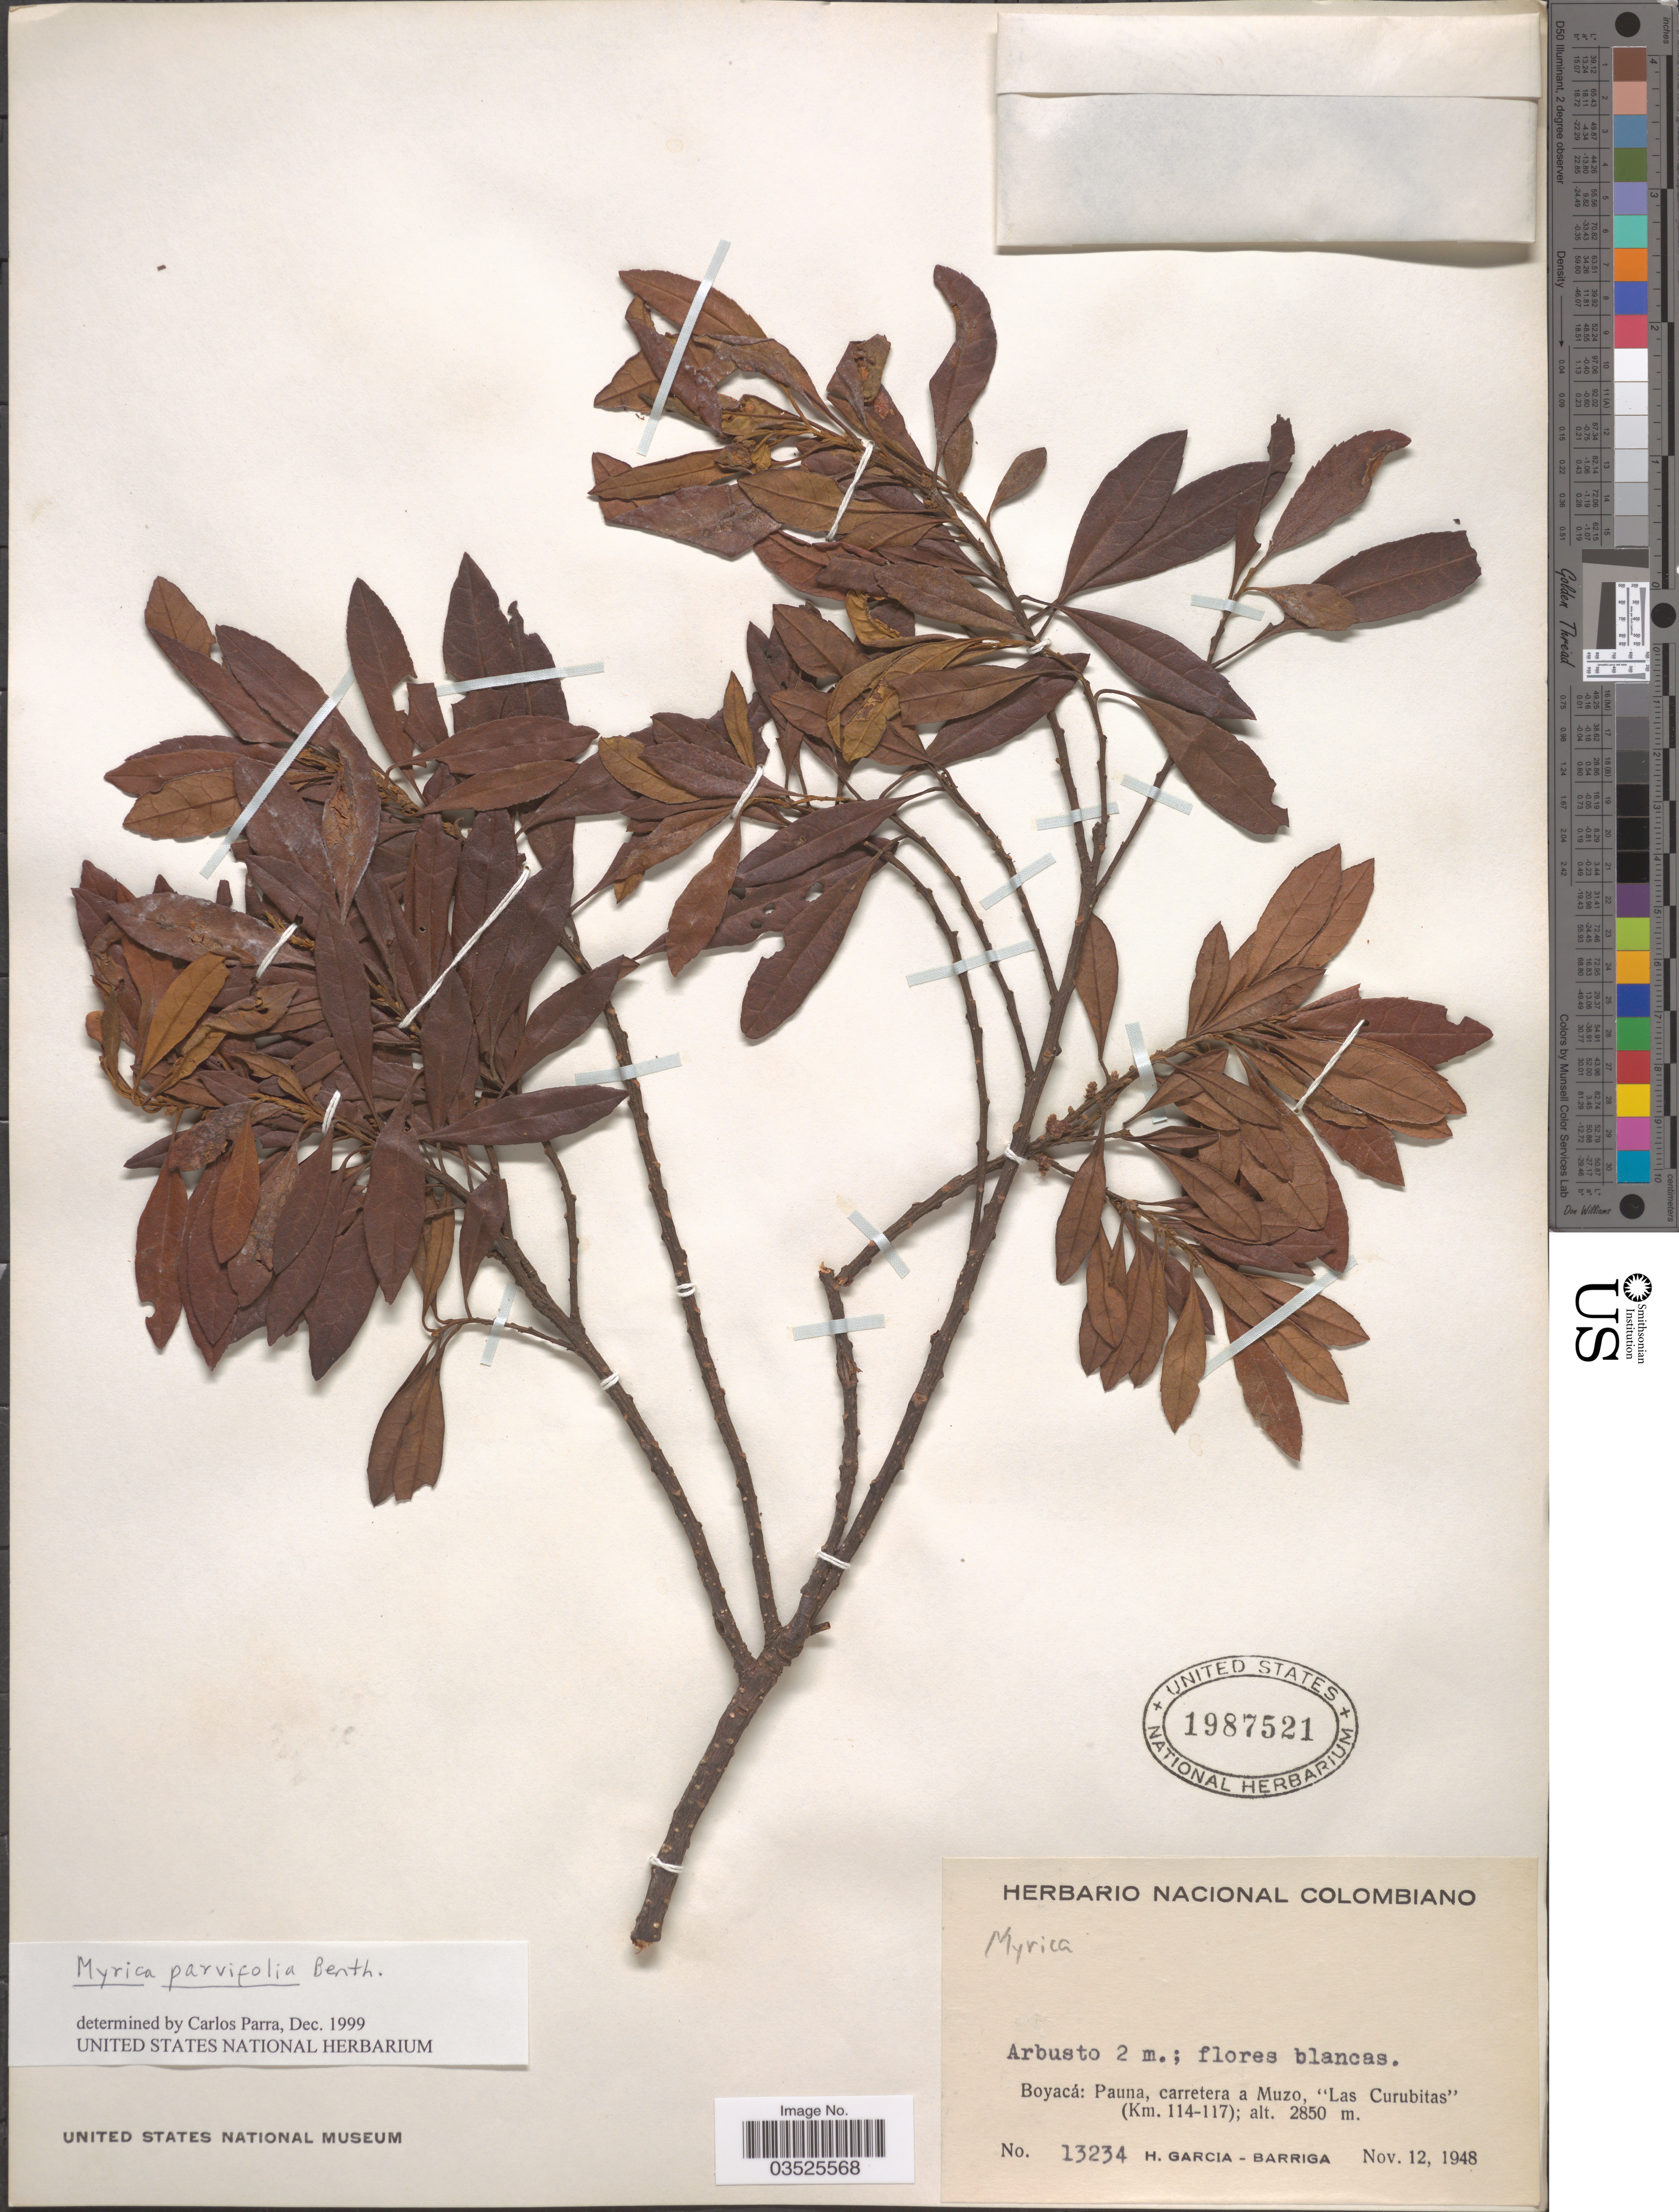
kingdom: Plantae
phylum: Tracheophyta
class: Magnoliopsida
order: Fagales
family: Myricaceae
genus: Morella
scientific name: Morella parvifolia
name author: (Benth.) Parra-Os.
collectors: H. García Barriga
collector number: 13234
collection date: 1948-11-12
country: Colombia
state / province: Boyacá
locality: Pauna, carretera a Muzo, "Las Curubitas" (Km. 114-117).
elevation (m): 2850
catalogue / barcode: US 1987521